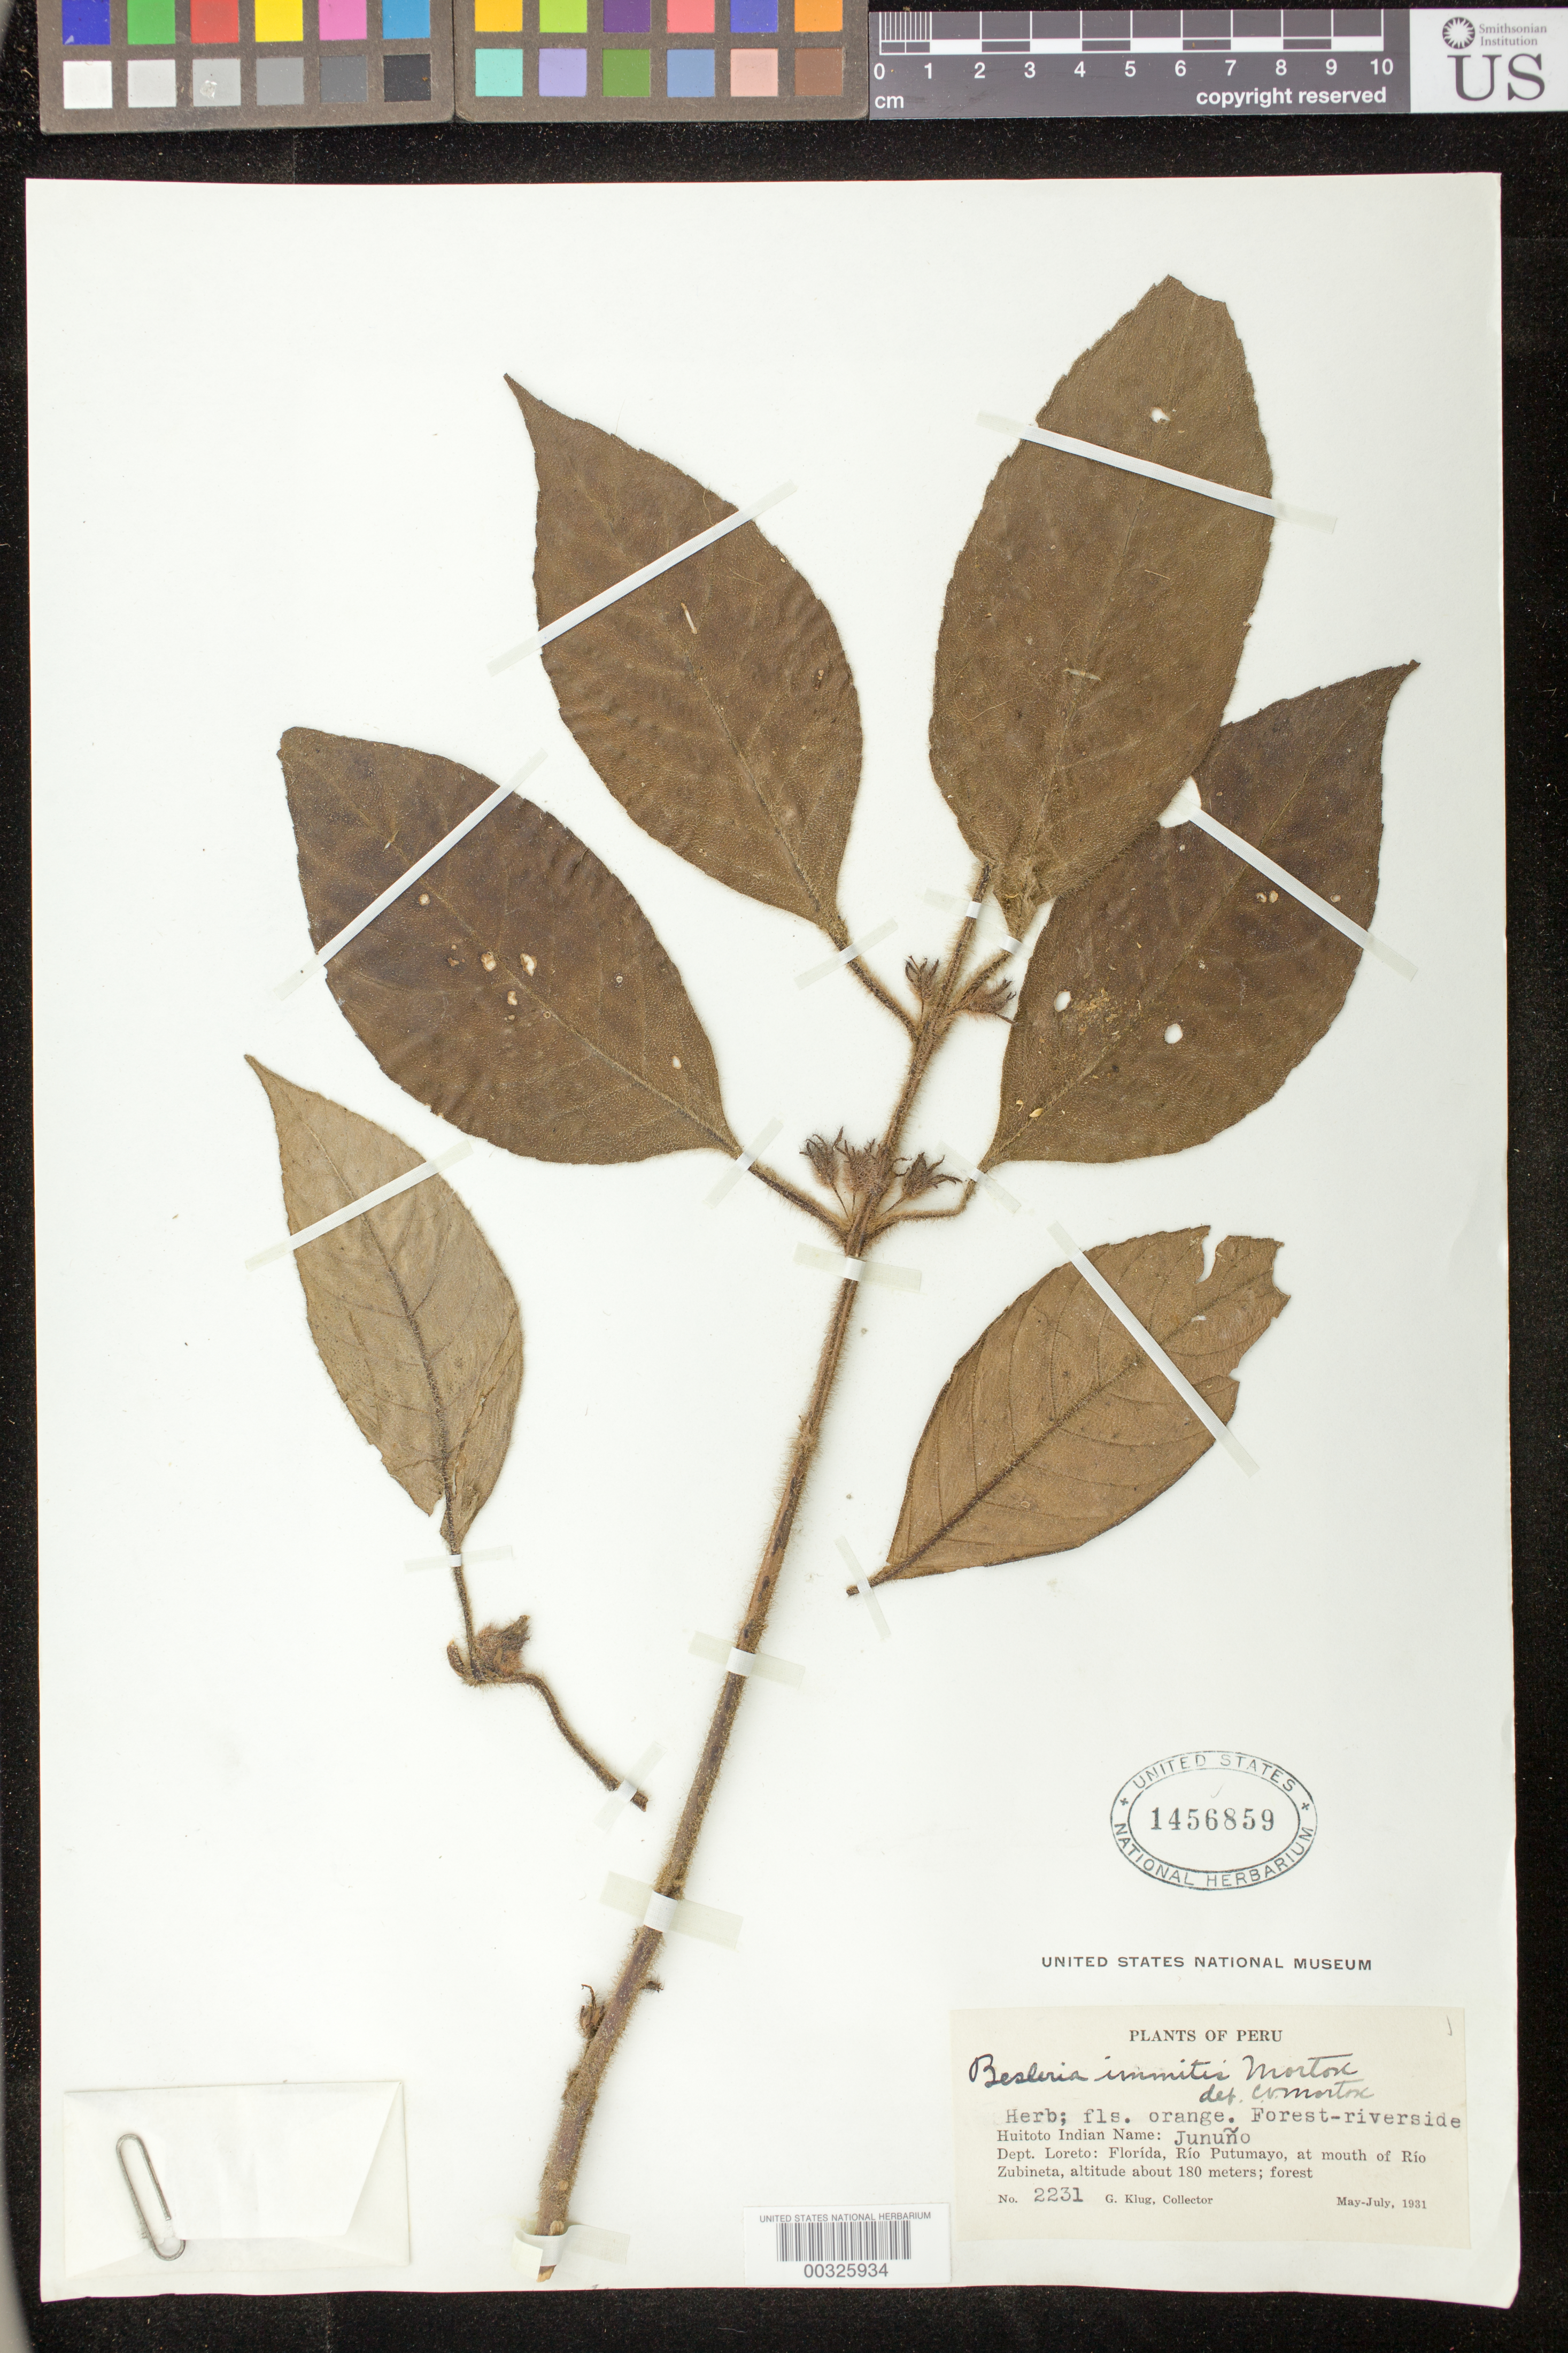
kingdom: Plantae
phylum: Tracheophyta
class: Magnoliopsida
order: Lamiales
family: Gesneriaceae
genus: Besleria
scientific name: Besleria immitis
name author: C.V. Morton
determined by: Skog, Laurence E.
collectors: G. Klug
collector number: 2231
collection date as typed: May-Jul 1931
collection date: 1931-05/1931-07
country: Peru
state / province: Loreto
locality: Florída, Río Putumayo, at mouth of Río Zubineta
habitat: Forest-riverside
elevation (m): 180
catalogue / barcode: US 1456859